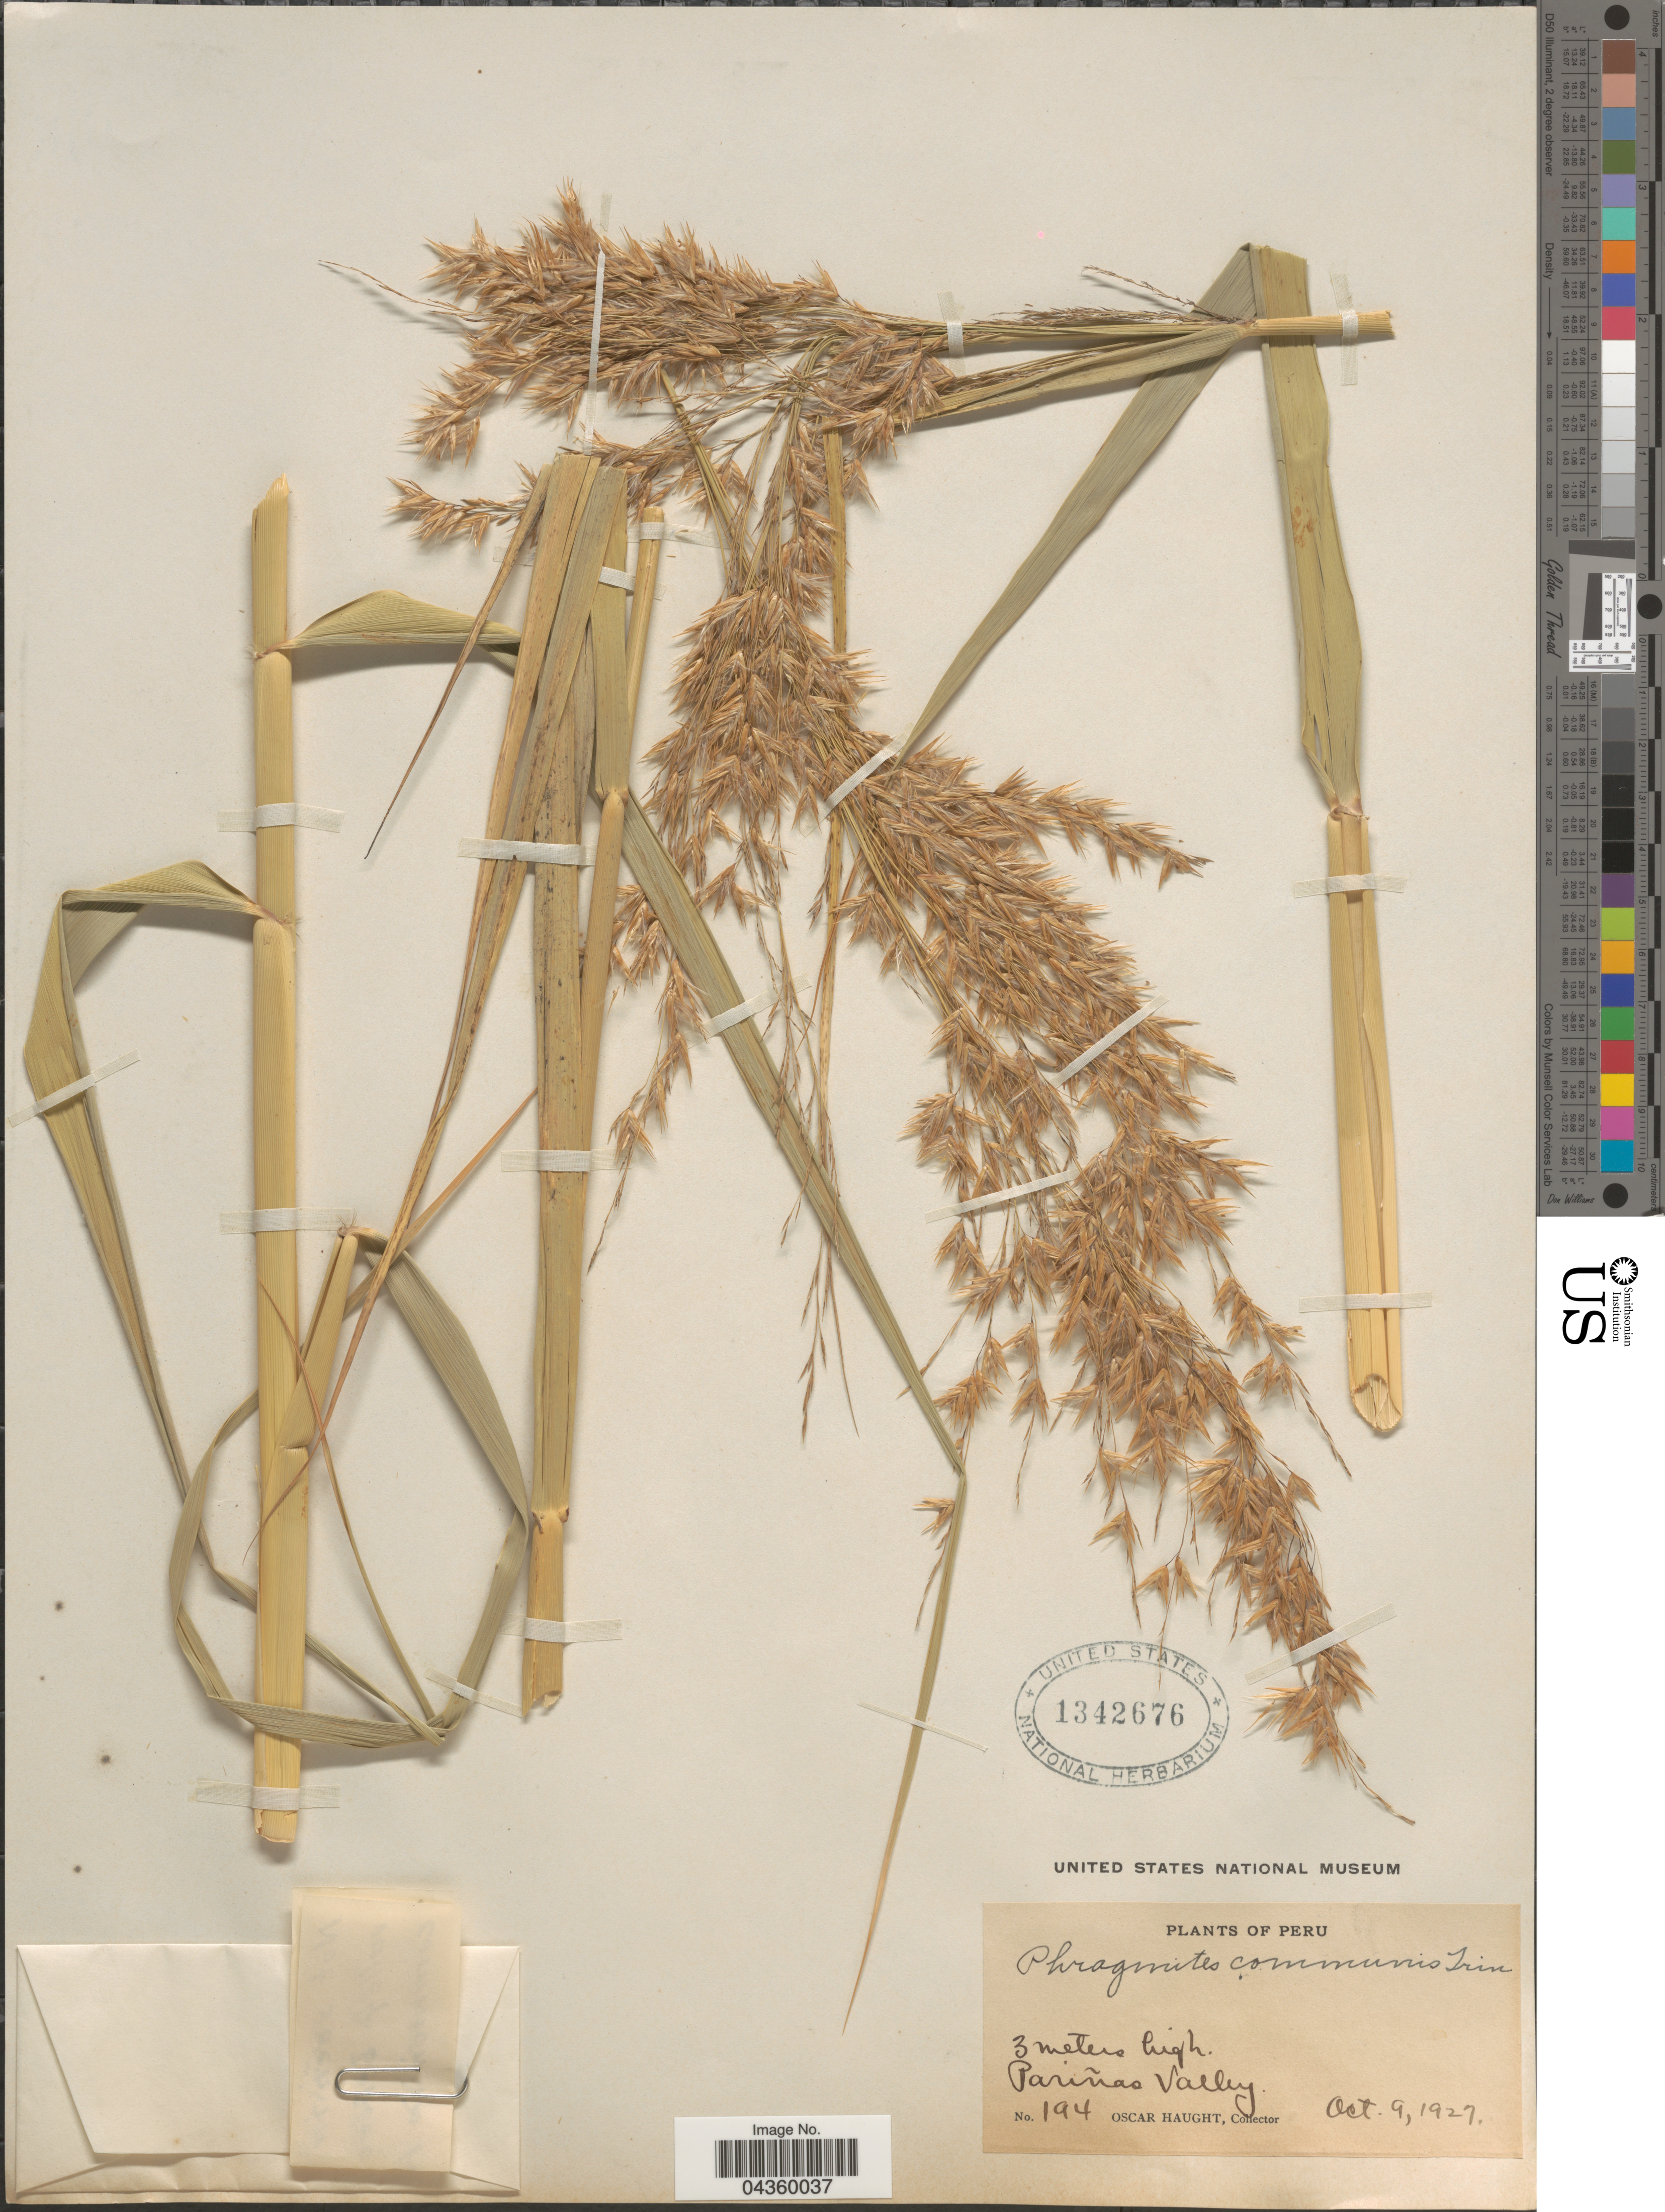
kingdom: Plantae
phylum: Tracheophyta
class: Liliopsida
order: Poales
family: Poaceae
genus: Phragmites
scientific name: Phragmites australis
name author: (Cav.) Trin. ex Steud.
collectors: O. L. Haught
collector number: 194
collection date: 1927-10-09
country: Peru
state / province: Piura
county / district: Talara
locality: Pariñas Valley.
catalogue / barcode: US 1342676